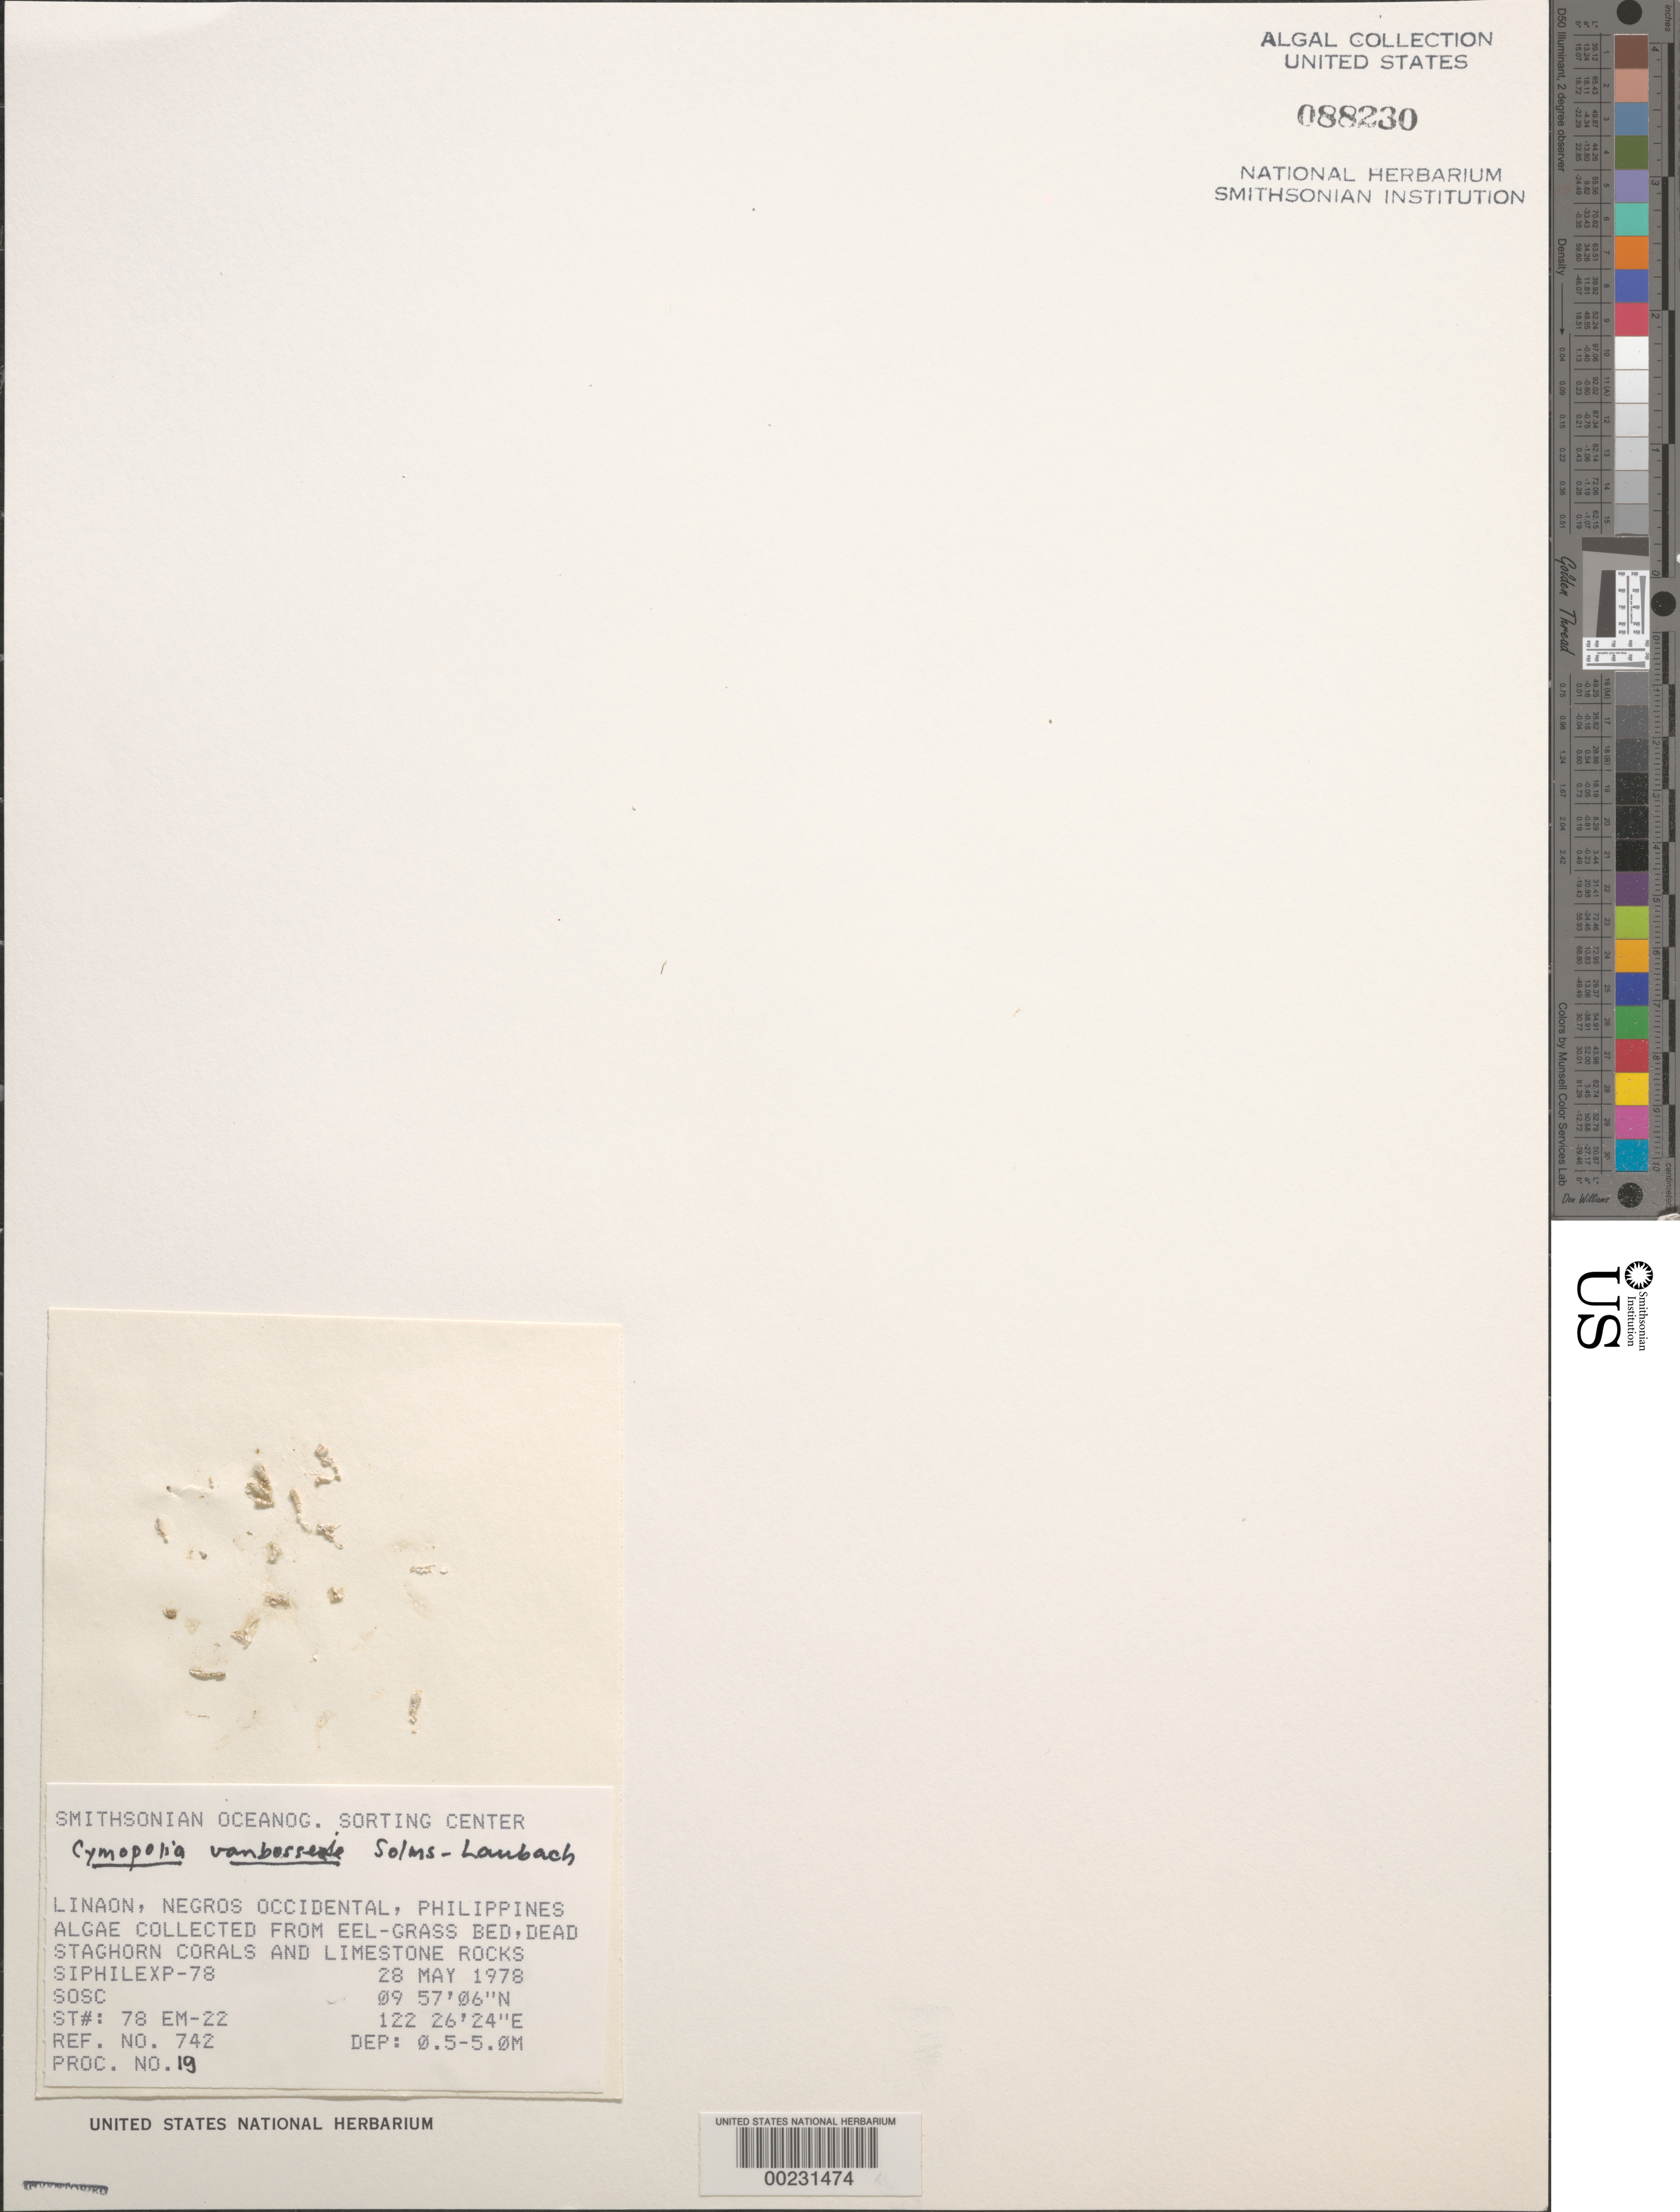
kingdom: Plantae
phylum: Chlorophyta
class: Ulvophyceae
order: Dasycladales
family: Dasycladaceae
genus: Cymopolia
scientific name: Cymopolia vanbossei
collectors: SOSC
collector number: Station 78 Em-22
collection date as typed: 28 May 1978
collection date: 1978-05-28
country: Philippines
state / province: Western Visayas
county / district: Negros Occidental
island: Negros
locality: Linaon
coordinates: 09 57' 06" N, 122 26' 24" E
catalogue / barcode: US 88230